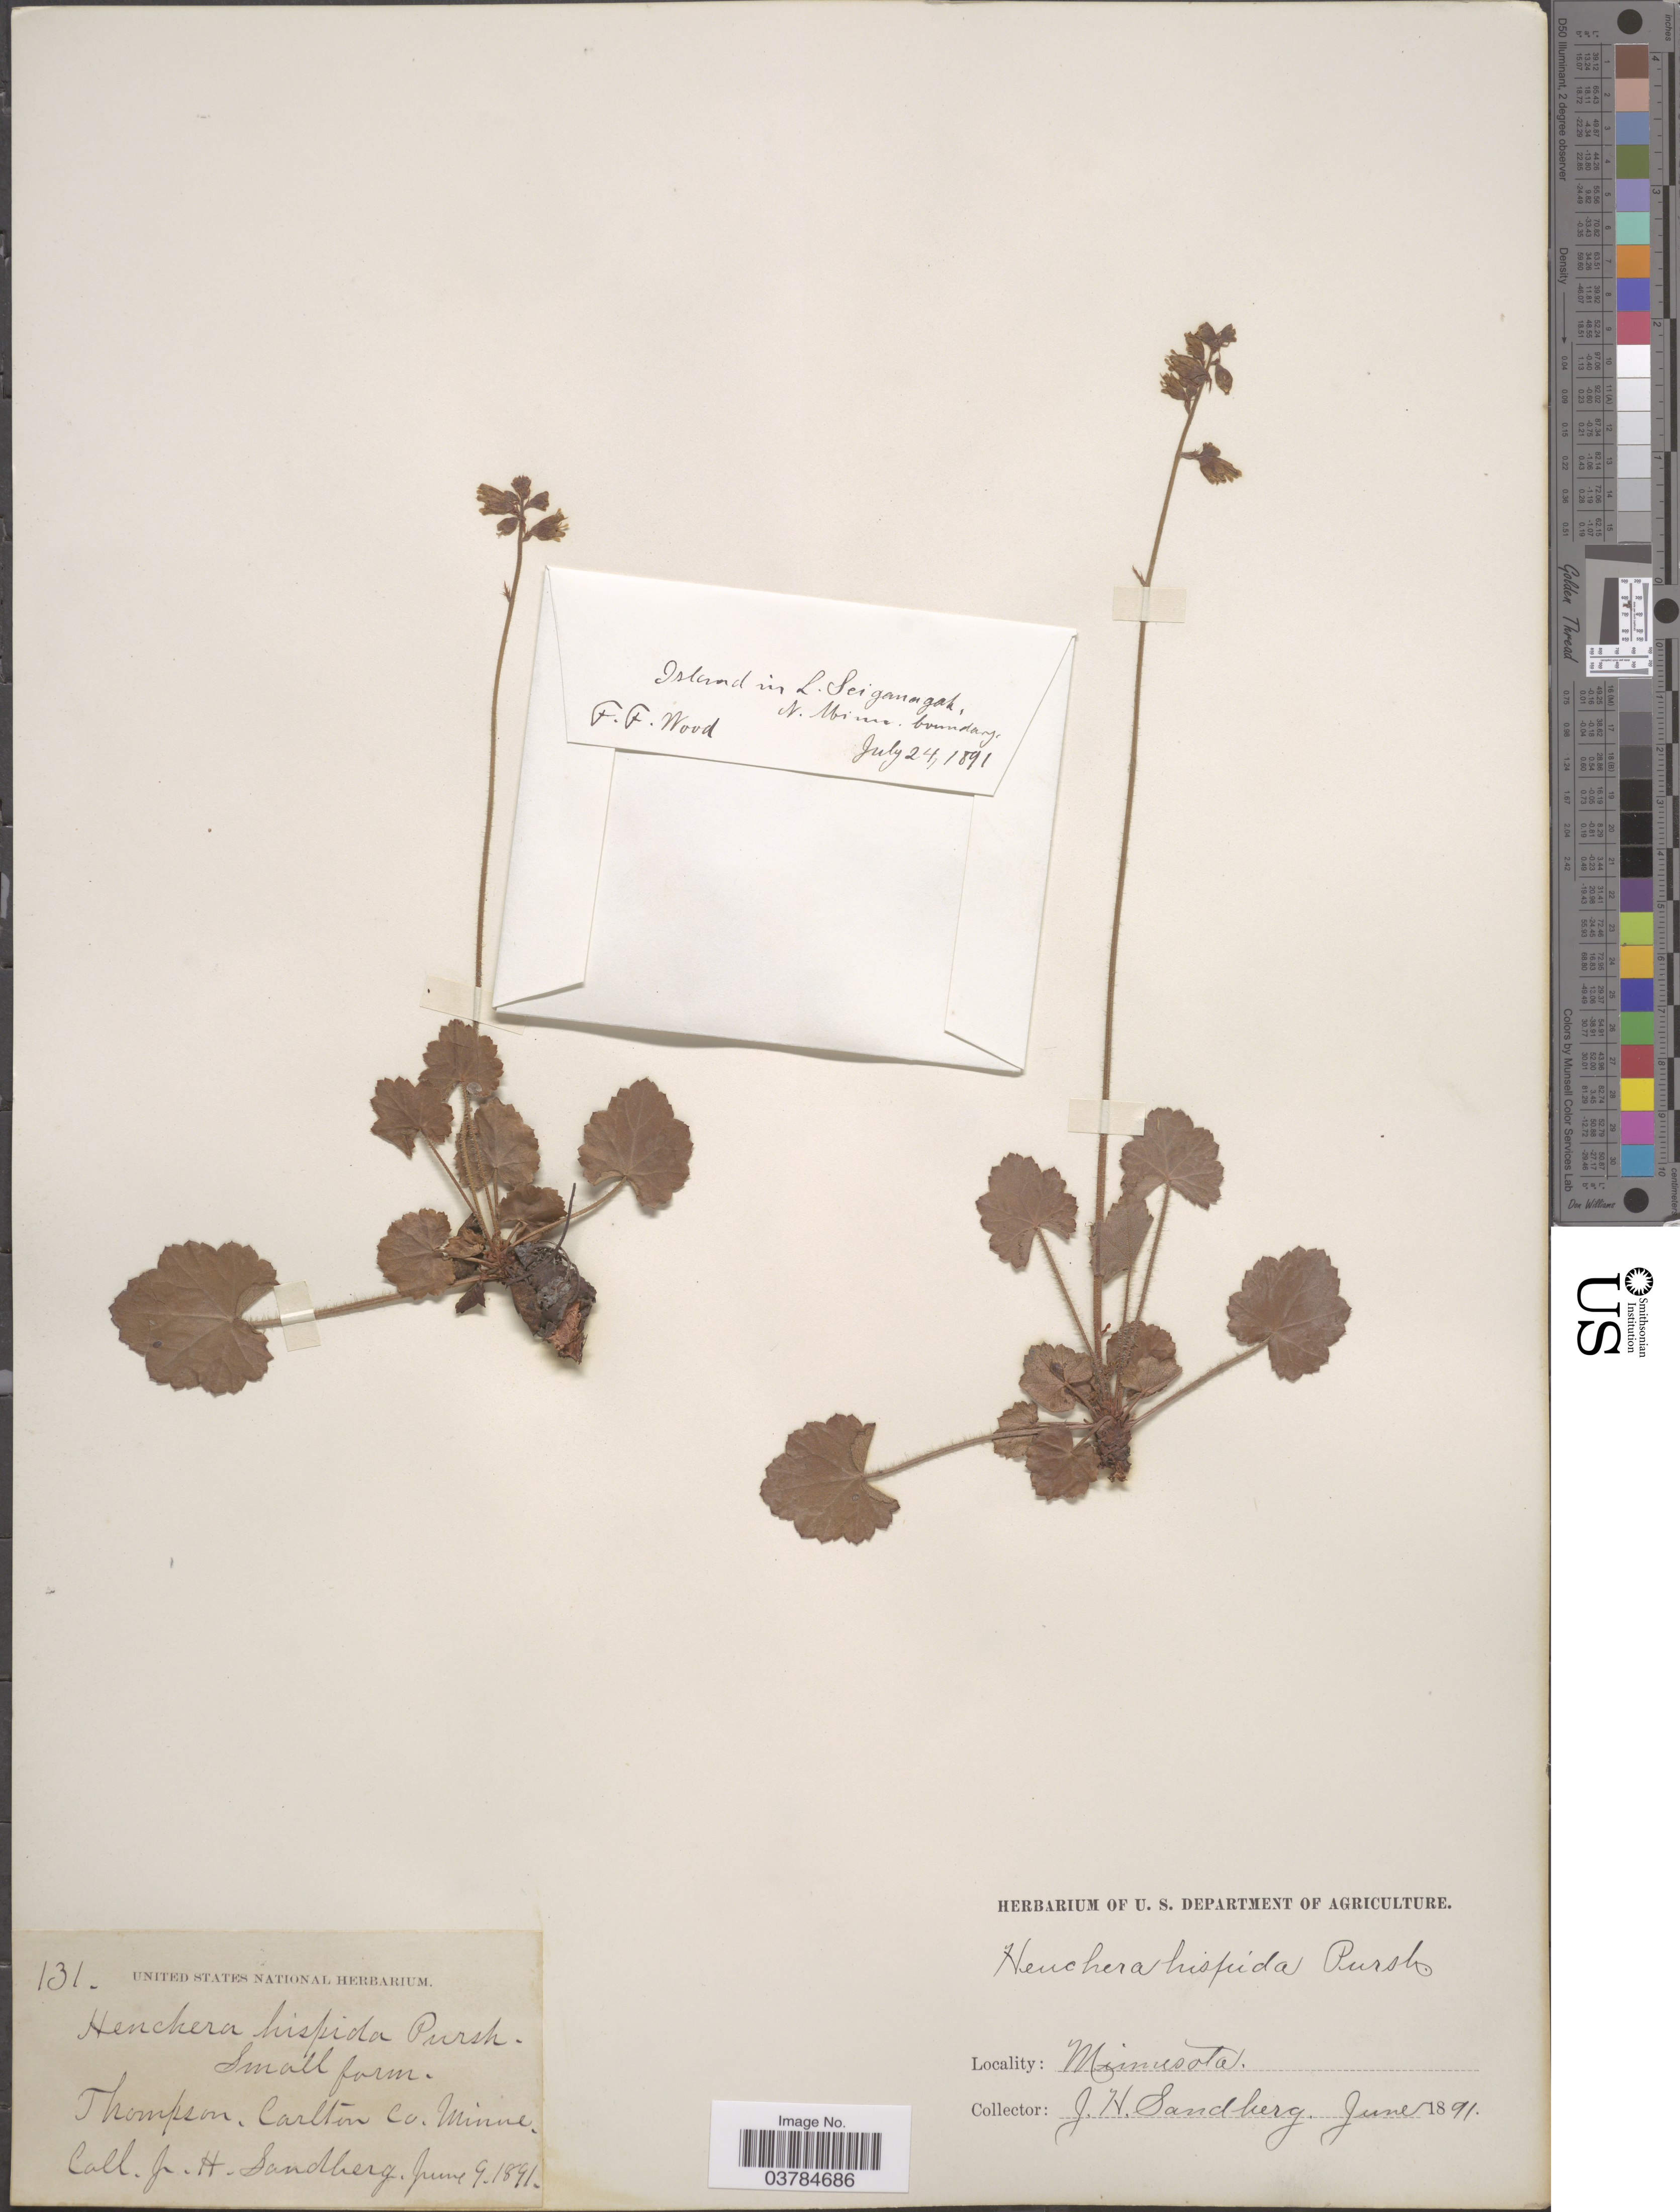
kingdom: Plantae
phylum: Tracheophyta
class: Magnoliopsida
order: Saxifragales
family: Saxifragaceae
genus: Heuchera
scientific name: Heuchera hispida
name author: Pursh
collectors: J. H. Sandberg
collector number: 131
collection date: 1891-06-09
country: United States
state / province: Minnesota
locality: Thompson. Carlton Co.